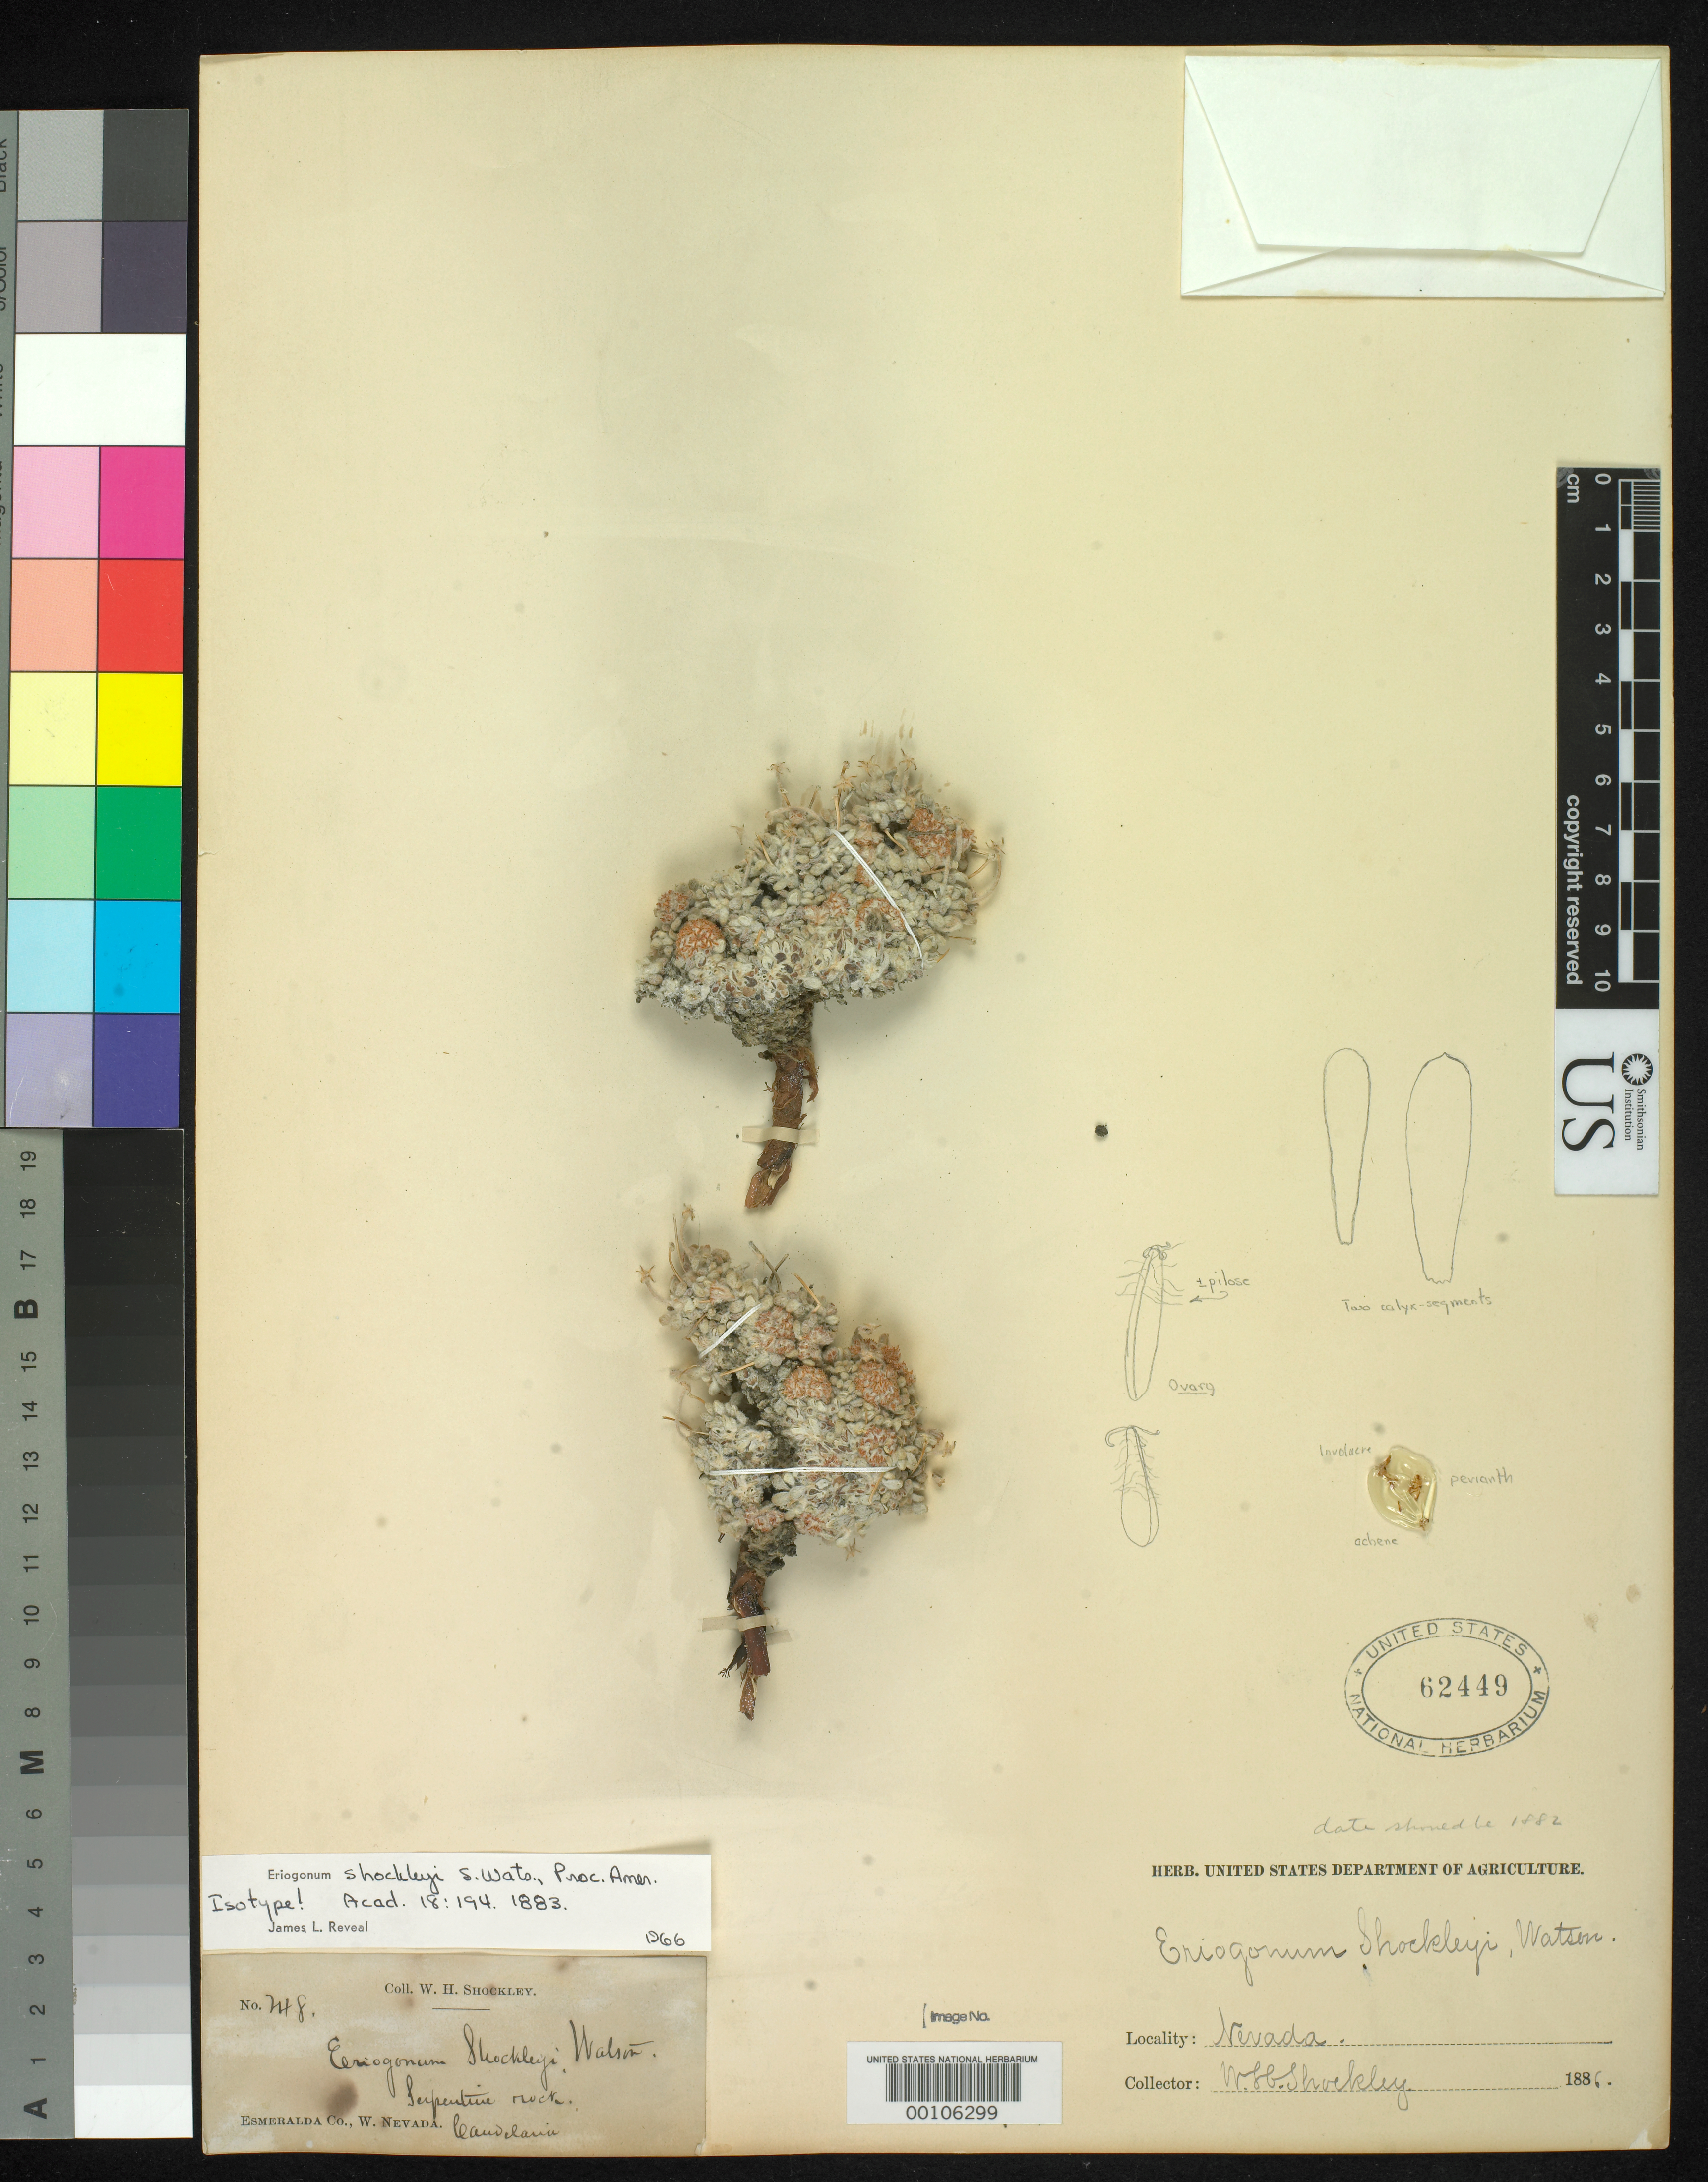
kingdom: Plantae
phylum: Tracheophyta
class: Magnoliopsida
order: Caryophyllales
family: Polygonaceae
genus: Eriogonum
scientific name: Eriogonum shockleyi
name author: S. Watson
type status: Isotype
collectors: W. Shockley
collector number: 248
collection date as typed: Jun 1882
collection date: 1882-06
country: United States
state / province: Nevada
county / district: Mineral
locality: Candelaria.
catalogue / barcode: US 62449